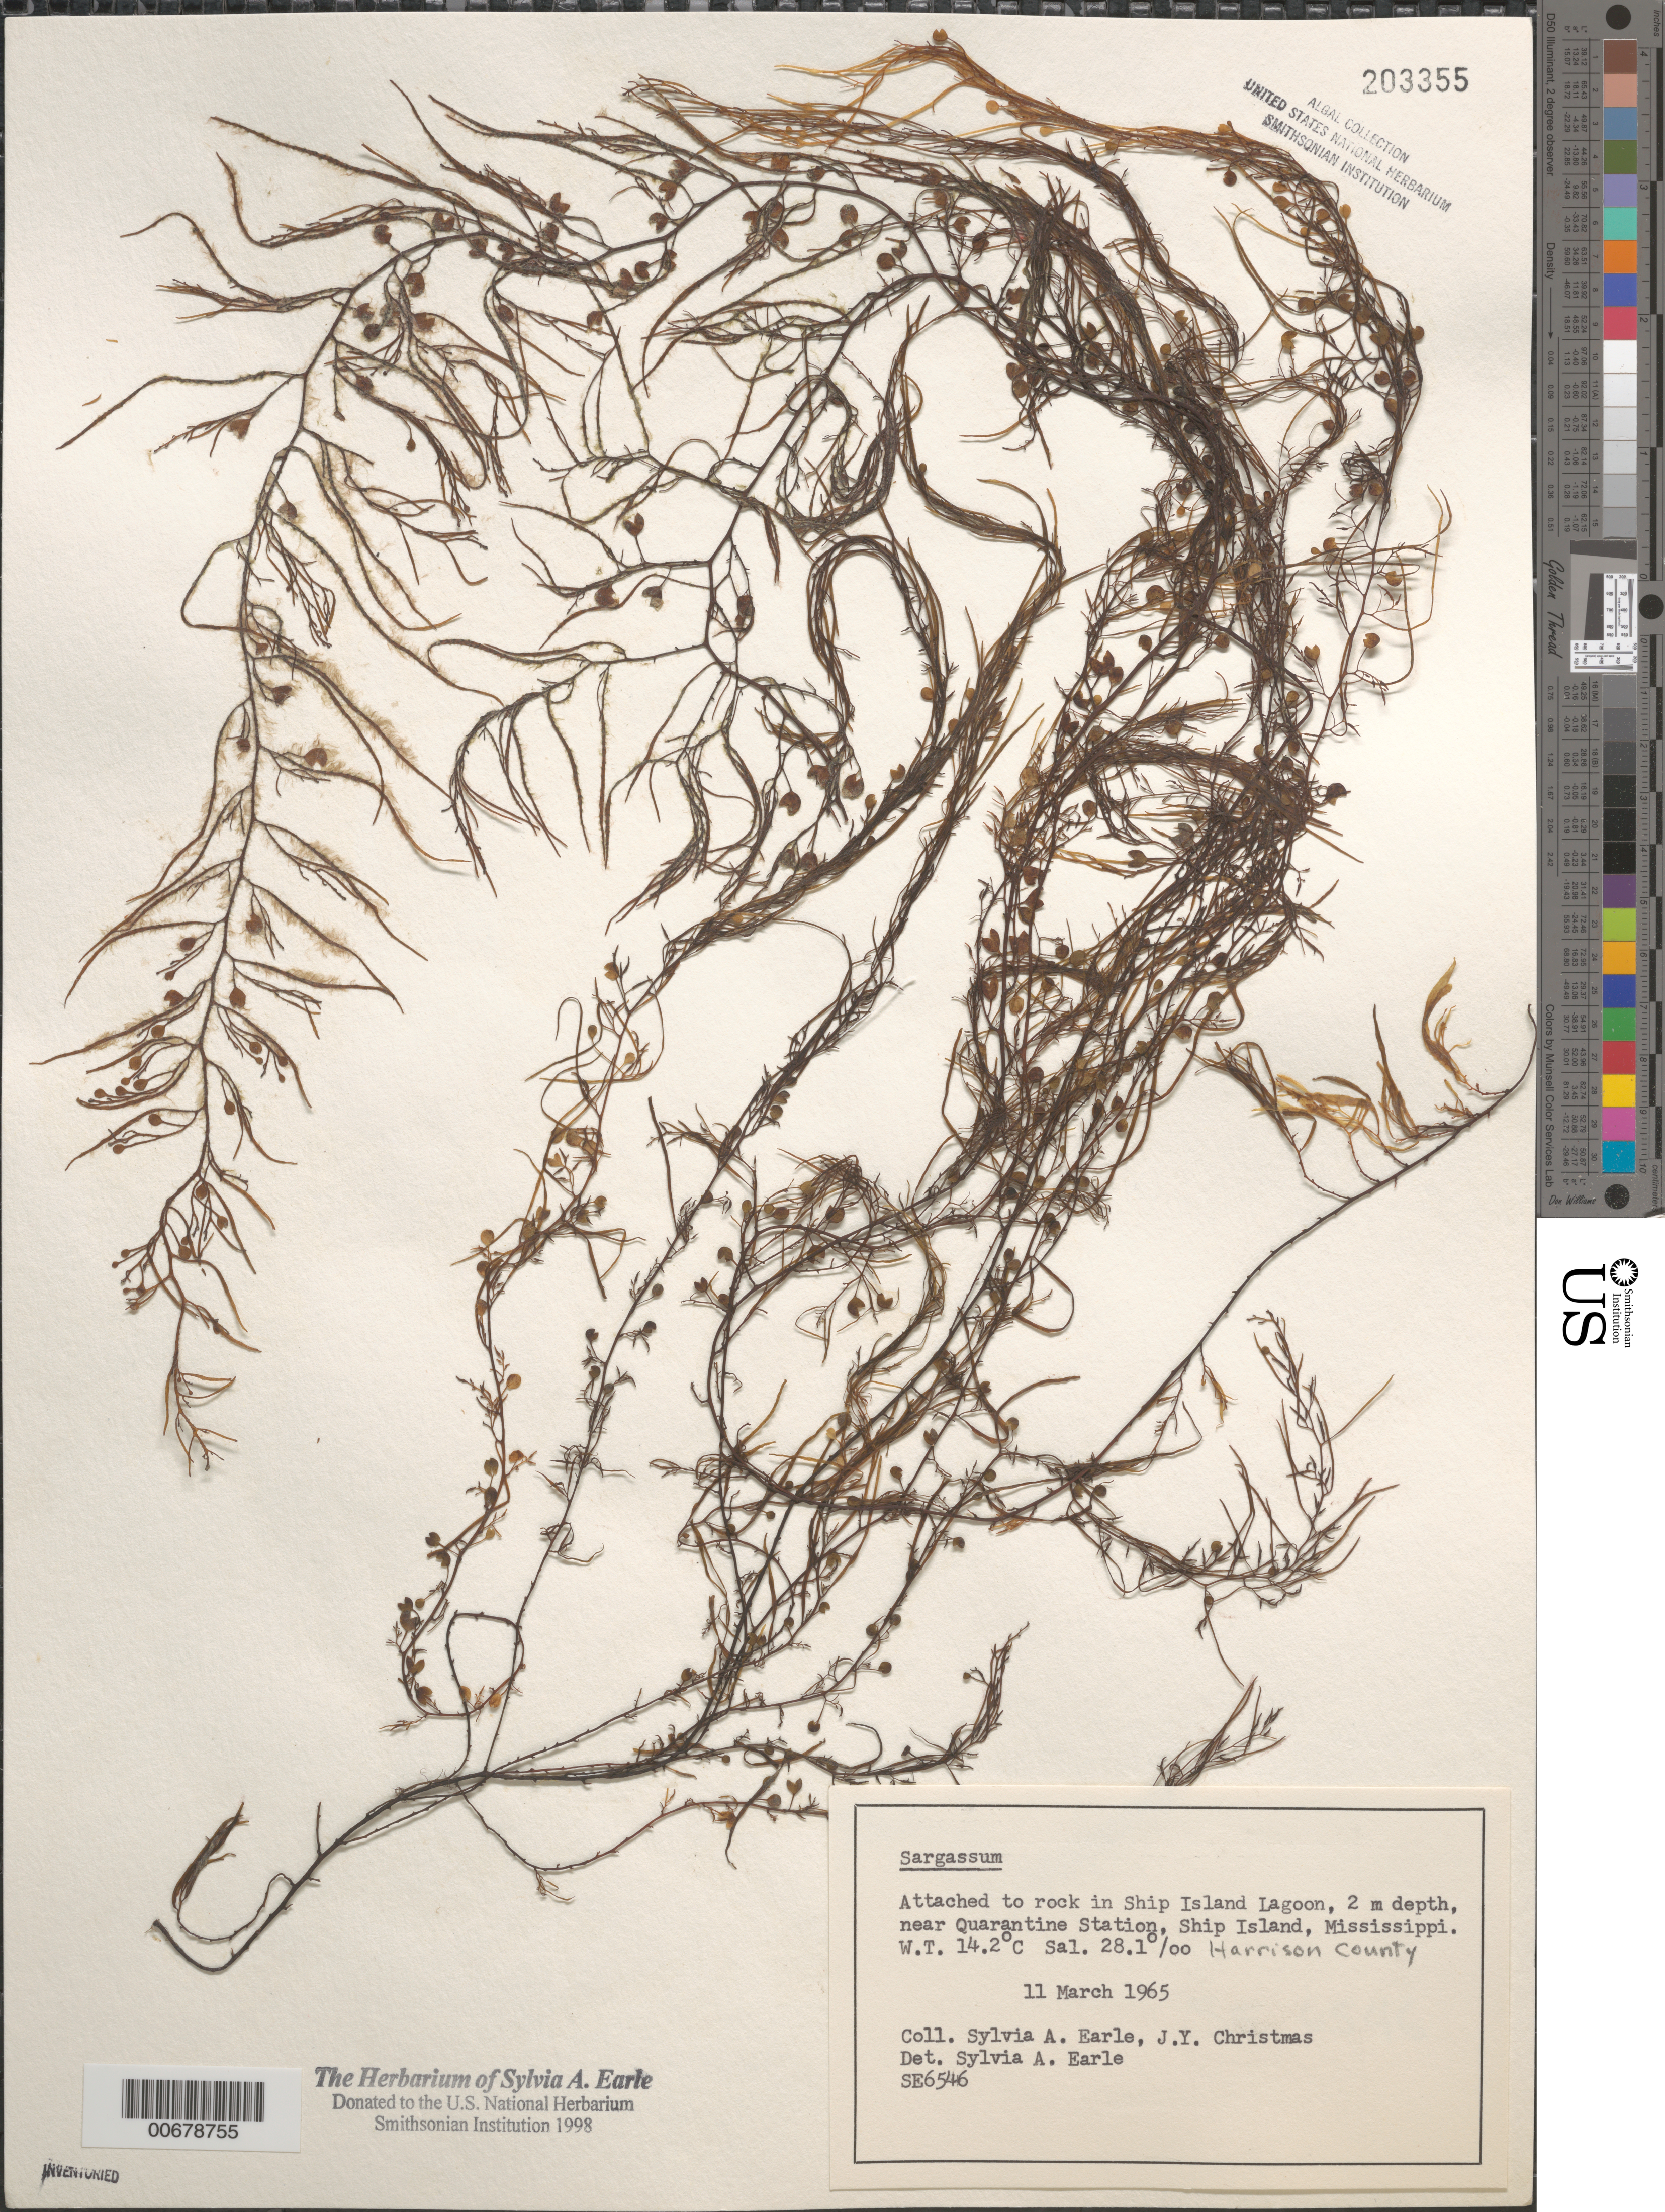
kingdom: Chromista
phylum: Ochrophyta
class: Phaeophyceae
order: Fucales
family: Sargassaceae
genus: Sargassum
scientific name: Sargassum sp.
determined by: Earle, S. A.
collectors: S. A. Earle & J. Christmas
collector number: SE 6546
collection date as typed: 11 Mar 1965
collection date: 1965-03-11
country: United States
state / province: Mississippi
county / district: Harrison County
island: Ship Island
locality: Ship Island Lagoon, off Ocean Springs, near Quarantine Station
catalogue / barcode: US 203355